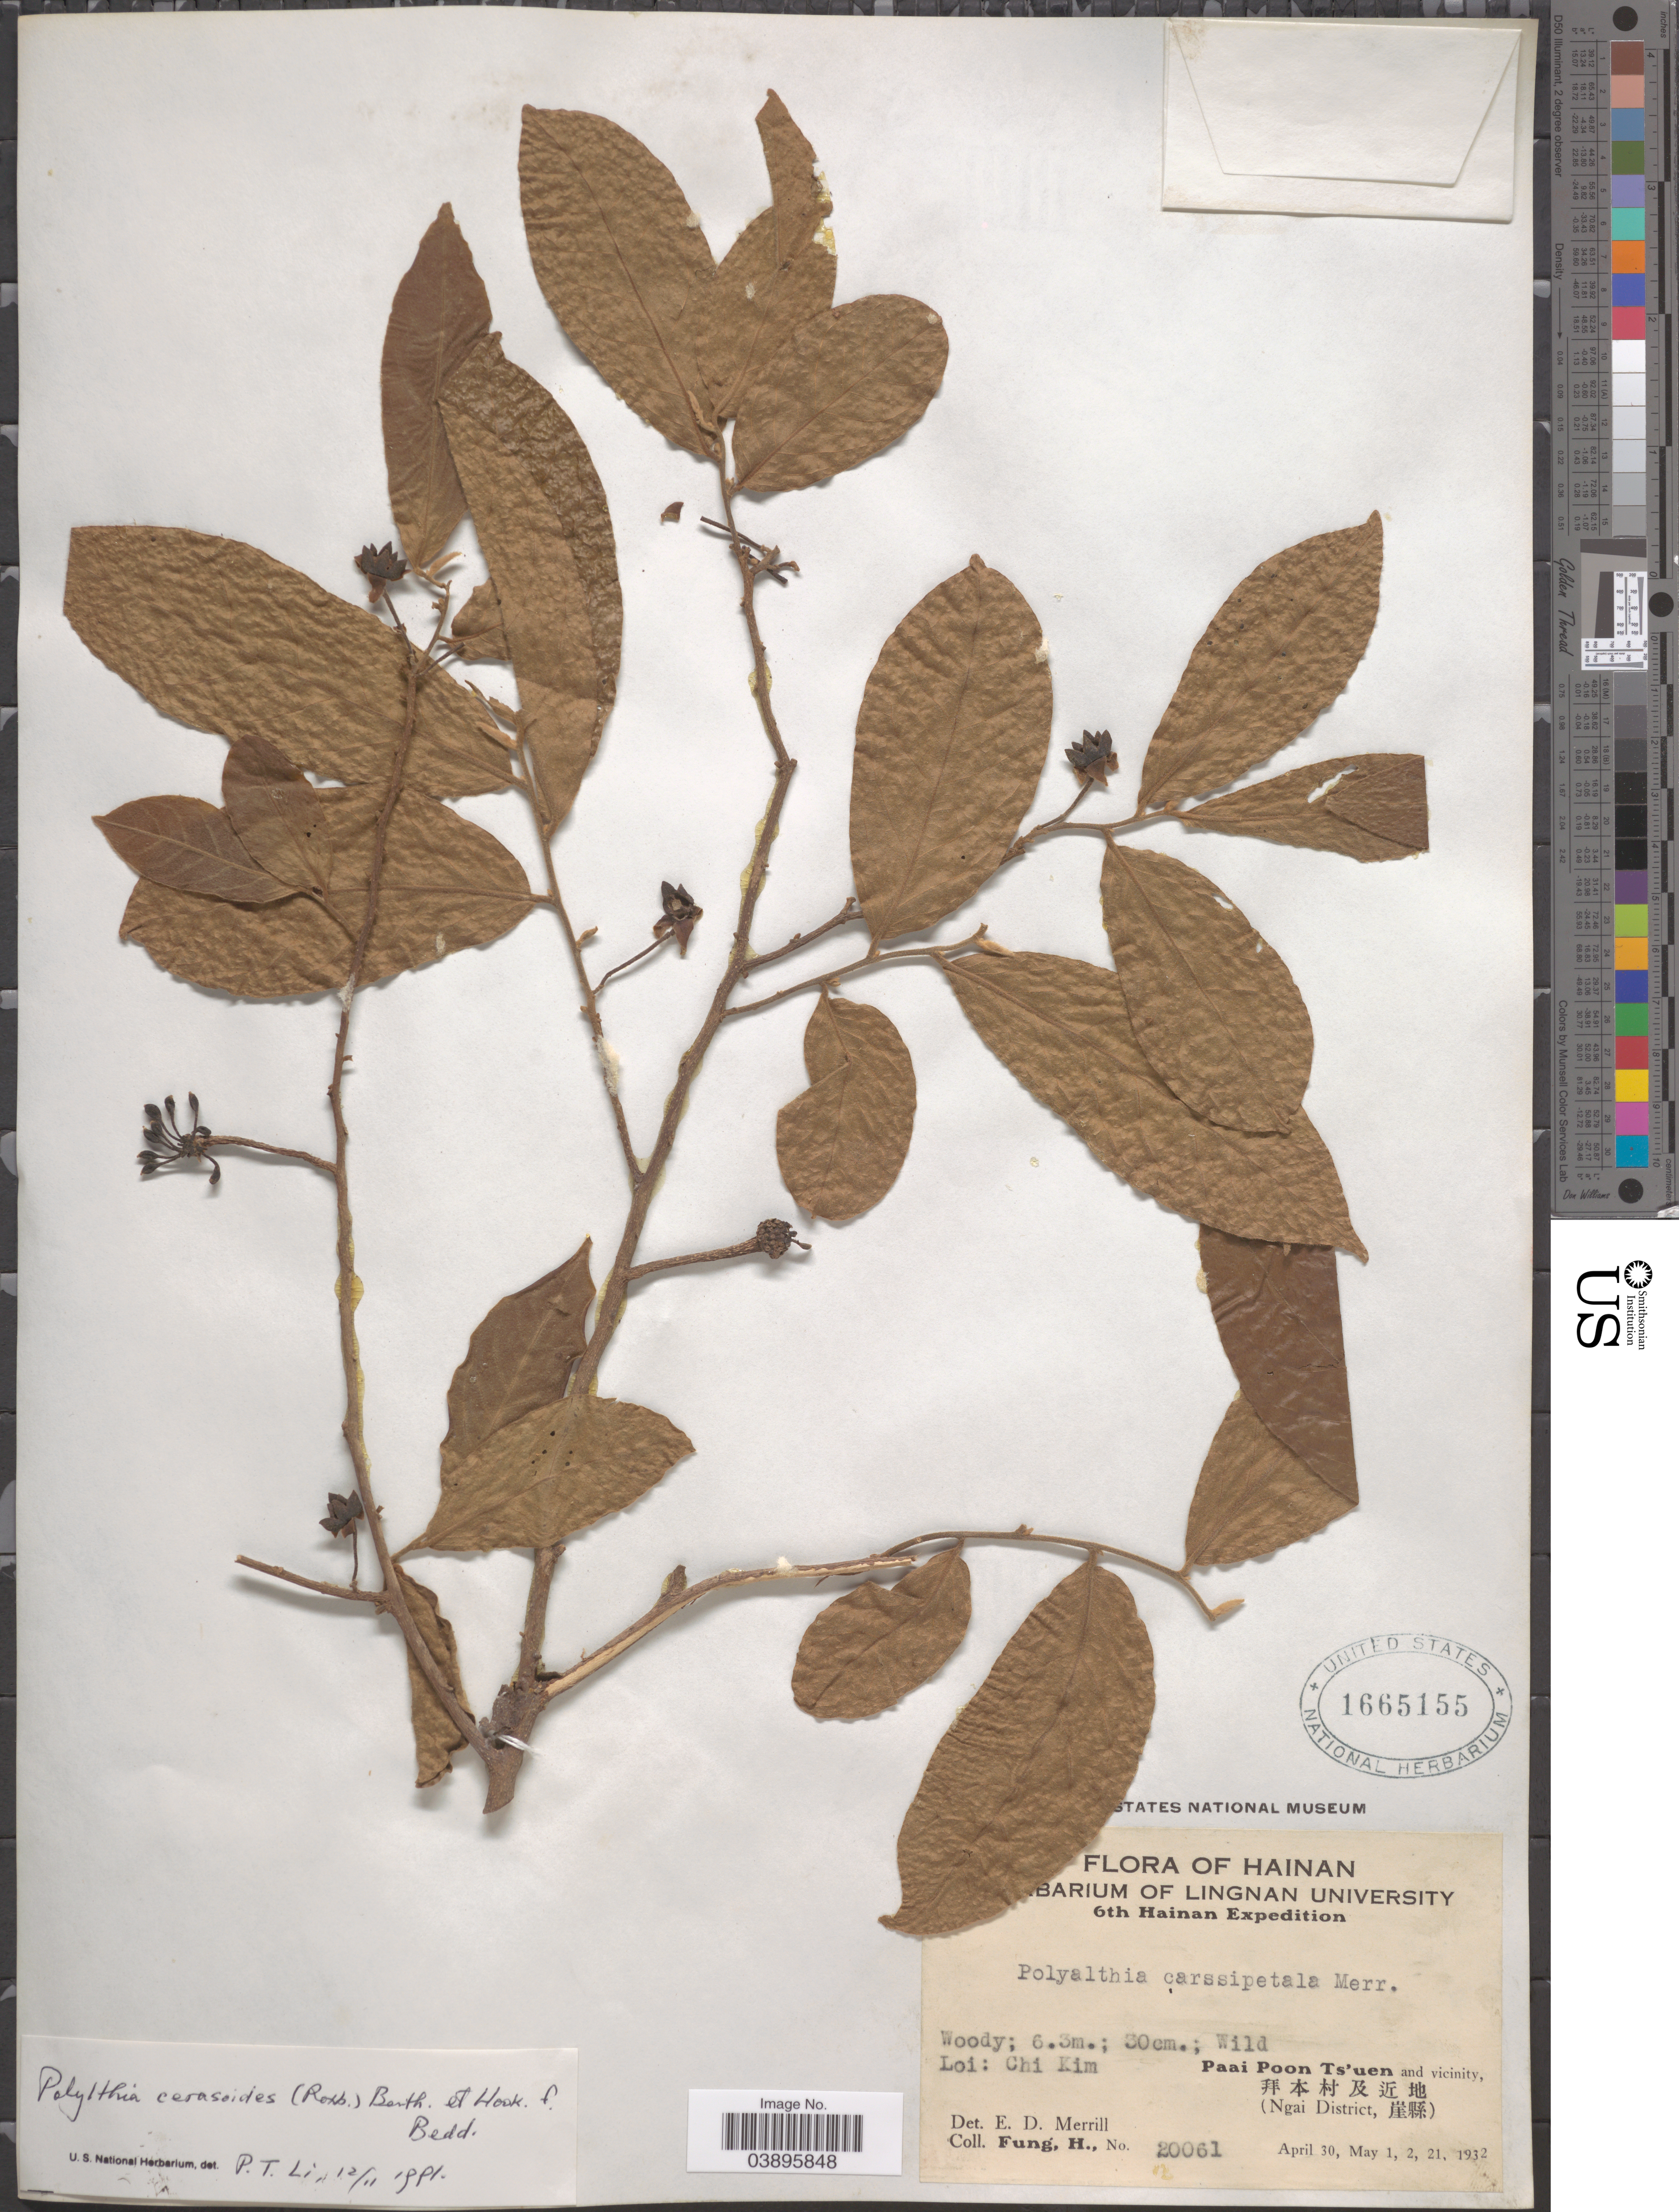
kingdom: Plantae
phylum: Tracheophyta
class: Magnoliopsida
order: Magnoliales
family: Annonaceae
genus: Polyalthia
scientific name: Polyalthia crassipetala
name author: Merr.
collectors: H. Fung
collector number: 20061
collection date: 1932-04-30/1932-05-21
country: China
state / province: Hainan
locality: Loi: Chi Kim. Paai Poon Ts'uen and vicinity. (Ngai District).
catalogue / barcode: US 1665155